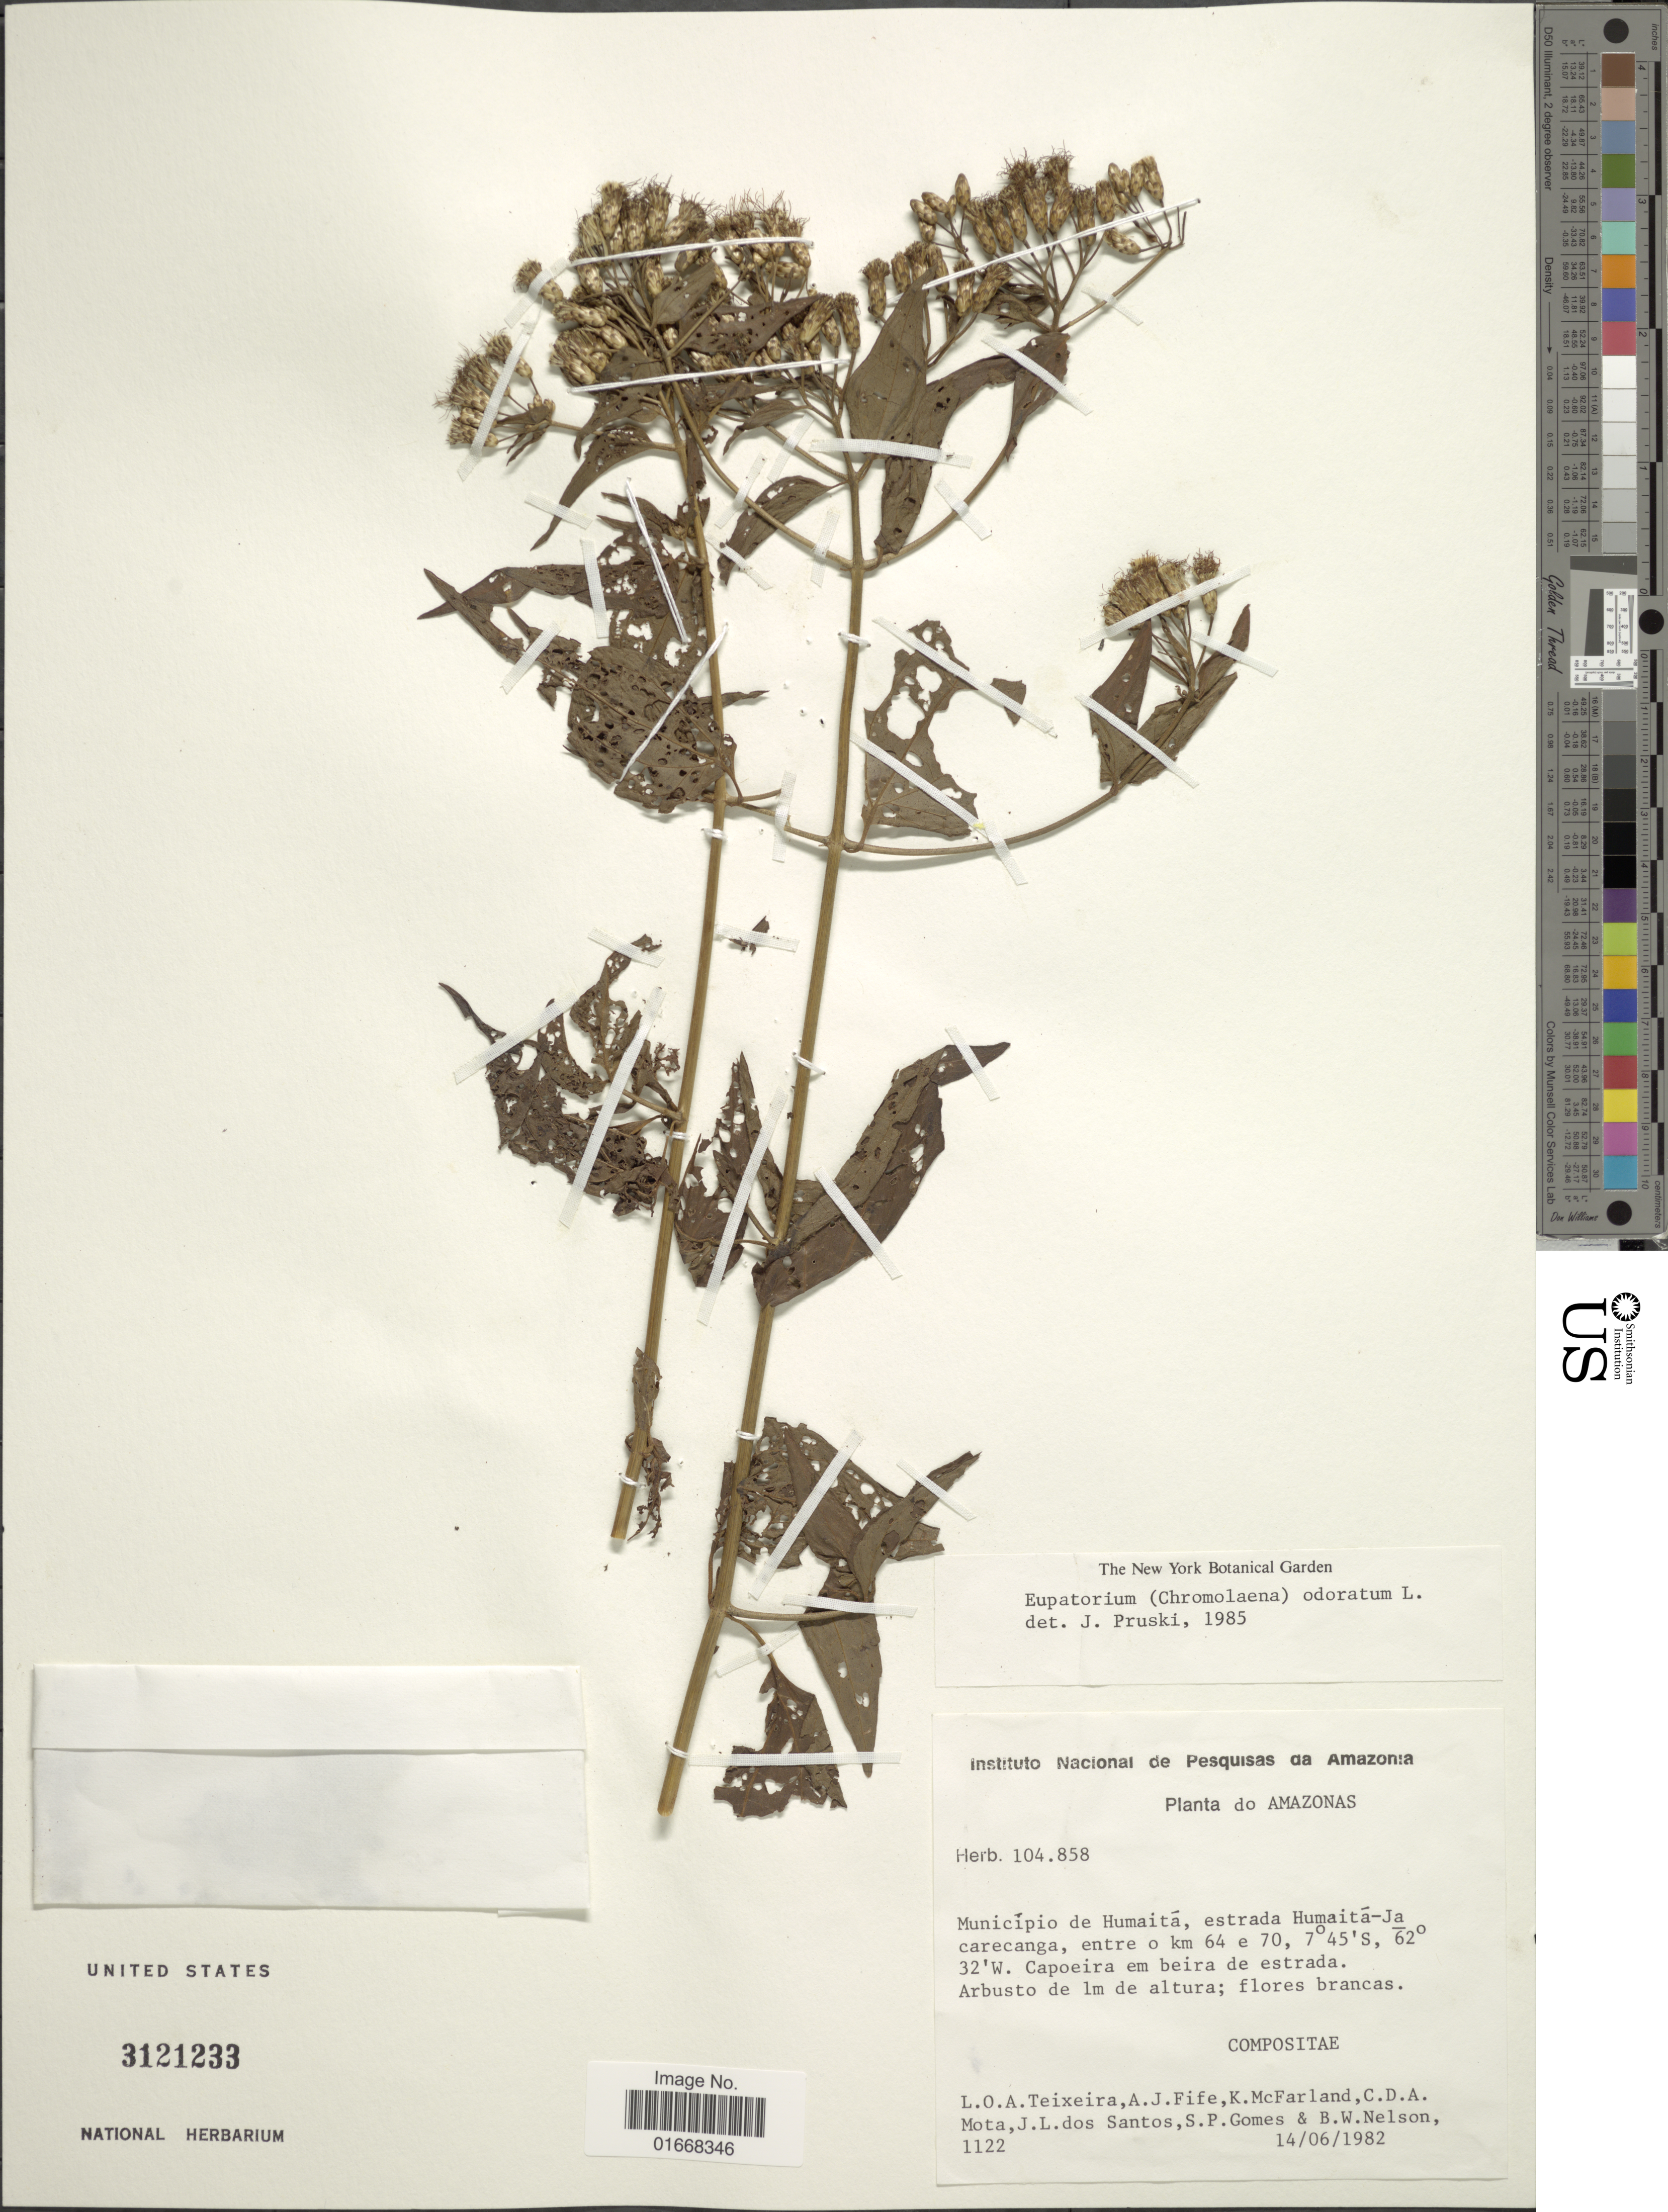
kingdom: Plantae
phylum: Tracheophyta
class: Magnoliopsida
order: Asterales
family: Asteraceae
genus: Chromolaena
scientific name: Chromolaena odorata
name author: (L.) R.M. King & H. Rob.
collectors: L. O. A. Teixeira, A. Fife, K. McFarland, C. D. A. Mota & et al.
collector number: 1122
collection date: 1982-06-14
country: Colombia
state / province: Amazônas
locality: Município de Humaitá, estrada Humaitá-Ja carecanga, entre o km 64 e 70 , Capoeira em beira de estrada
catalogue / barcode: US 3121233